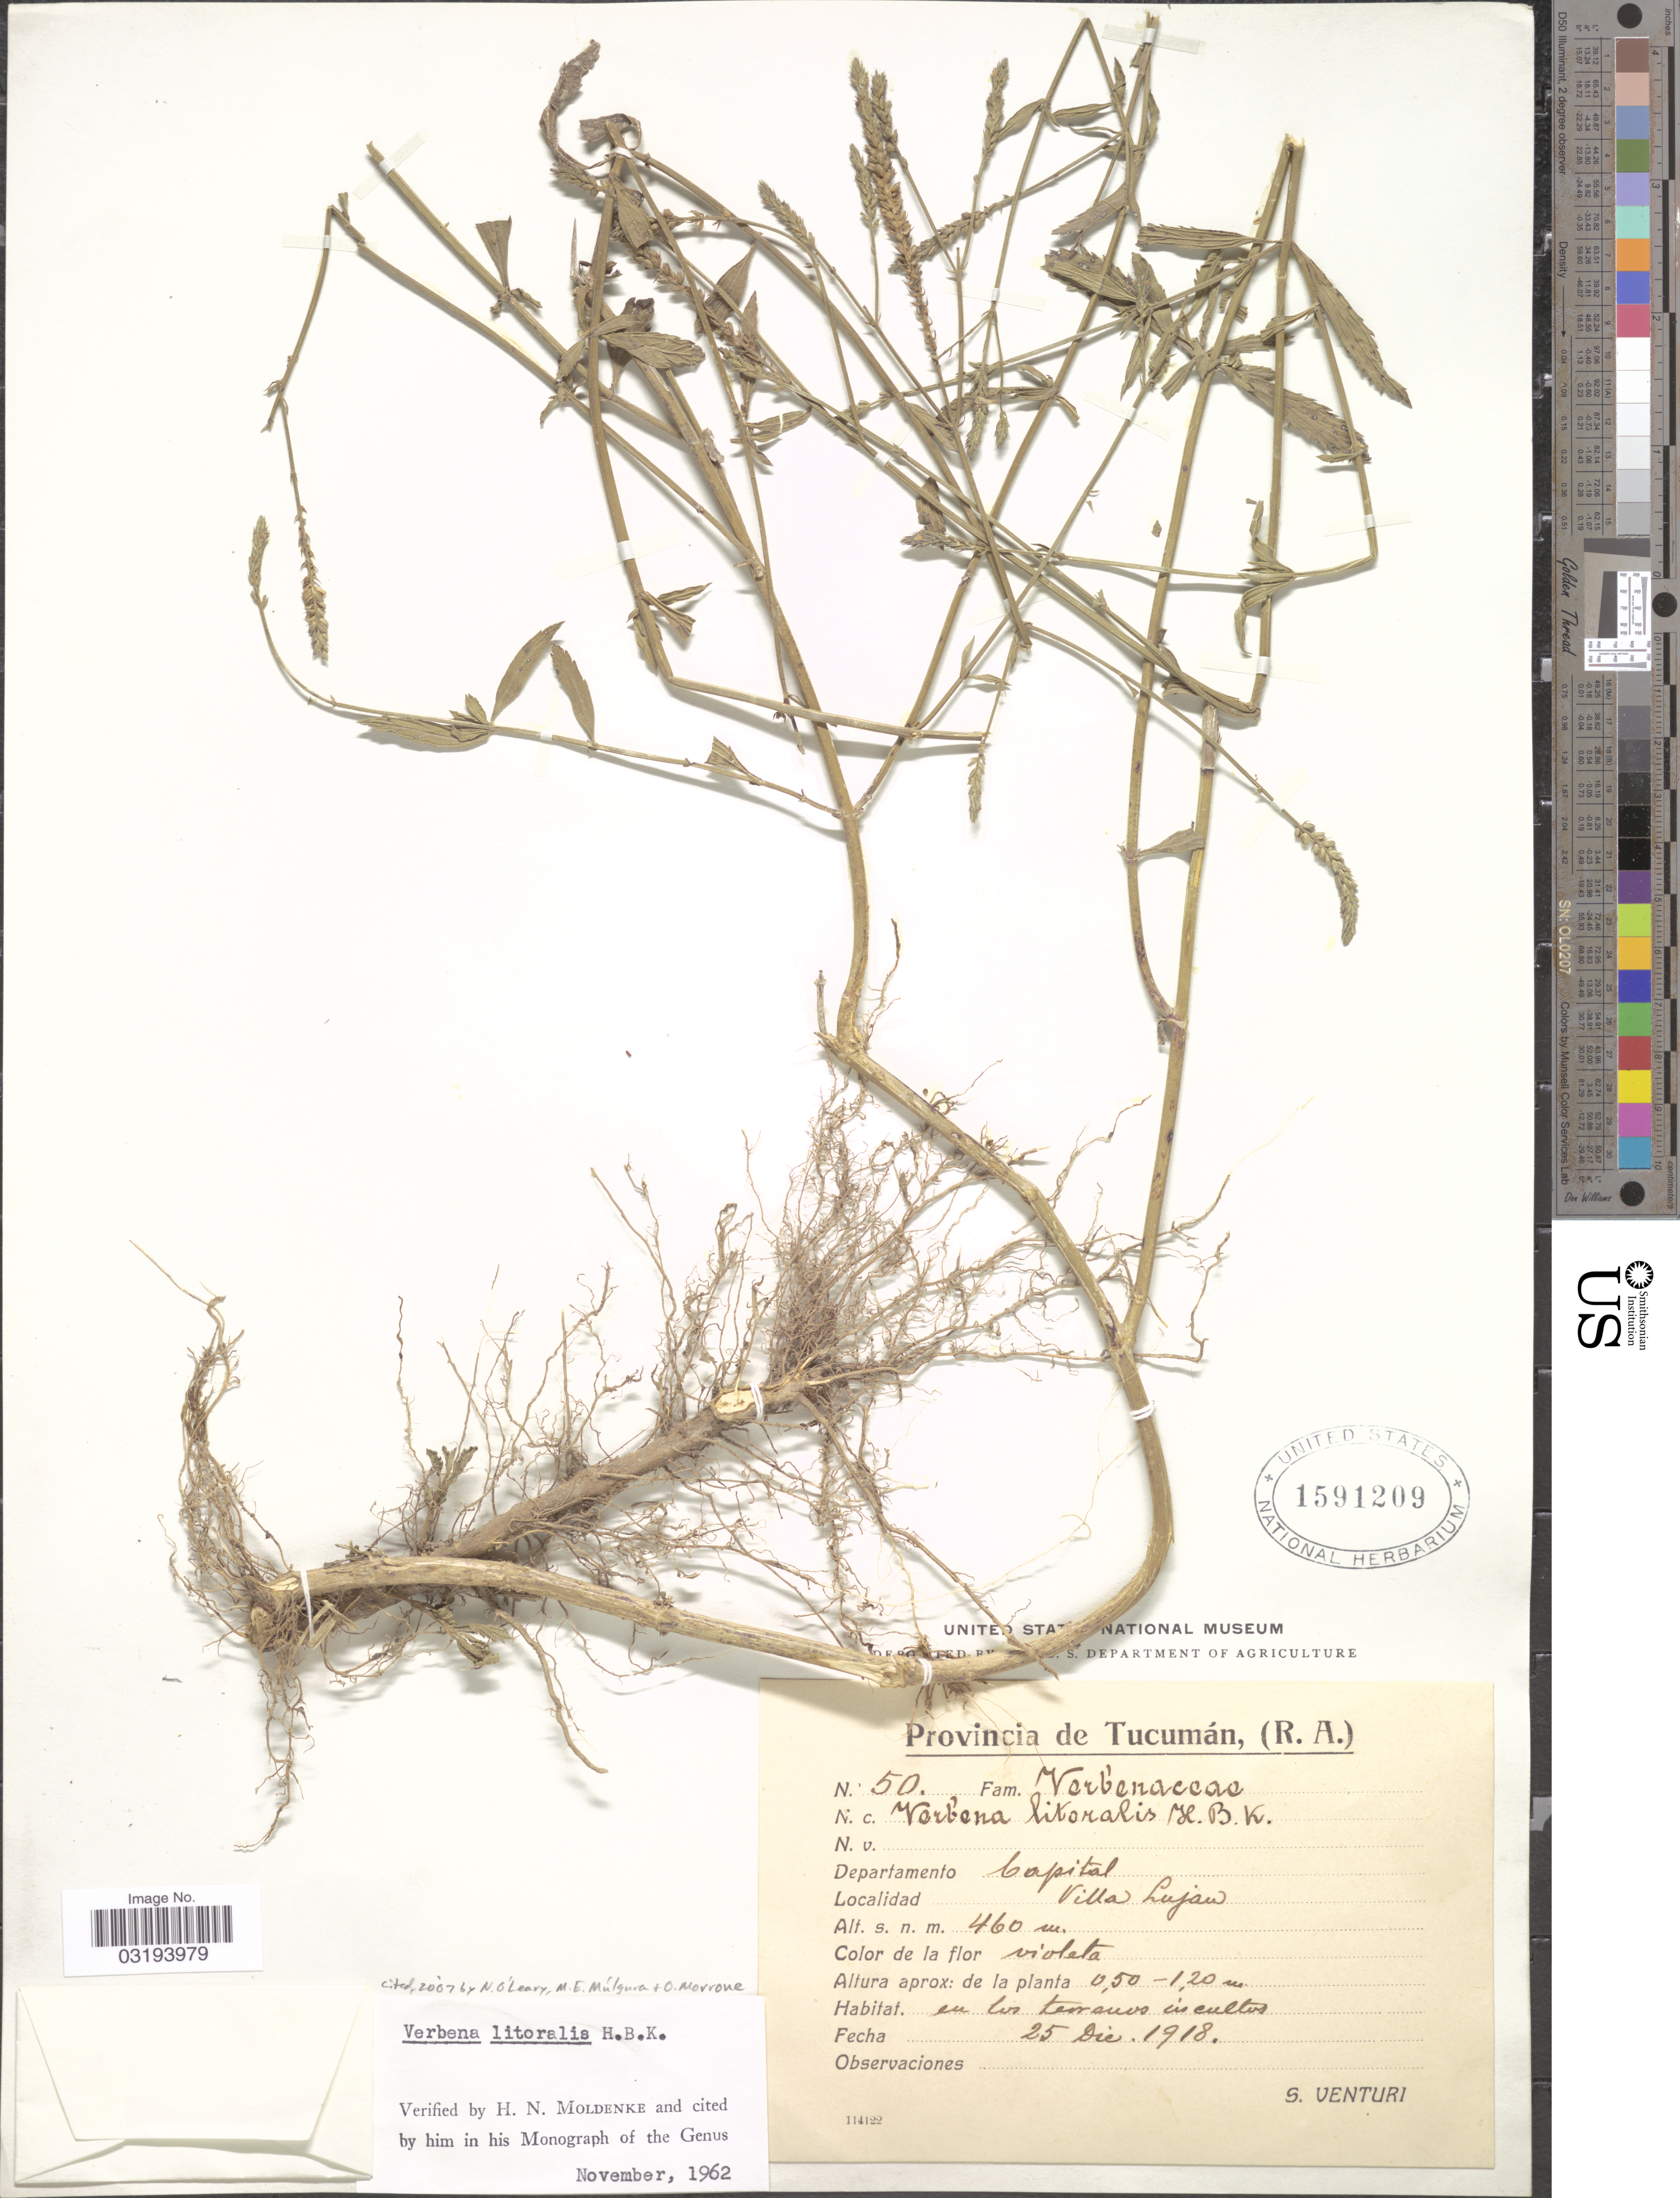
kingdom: Plantae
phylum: Tracheophyta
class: Magnoliopsida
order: Lamiales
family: Verbenaceae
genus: Verbena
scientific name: Verbena litoralis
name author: Kunth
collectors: S. Venturi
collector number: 50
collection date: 1917-12-25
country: Argentina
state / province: Tucuman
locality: Departamento Capital, Villa Lujan.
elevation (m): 460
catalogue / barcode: US 1591209